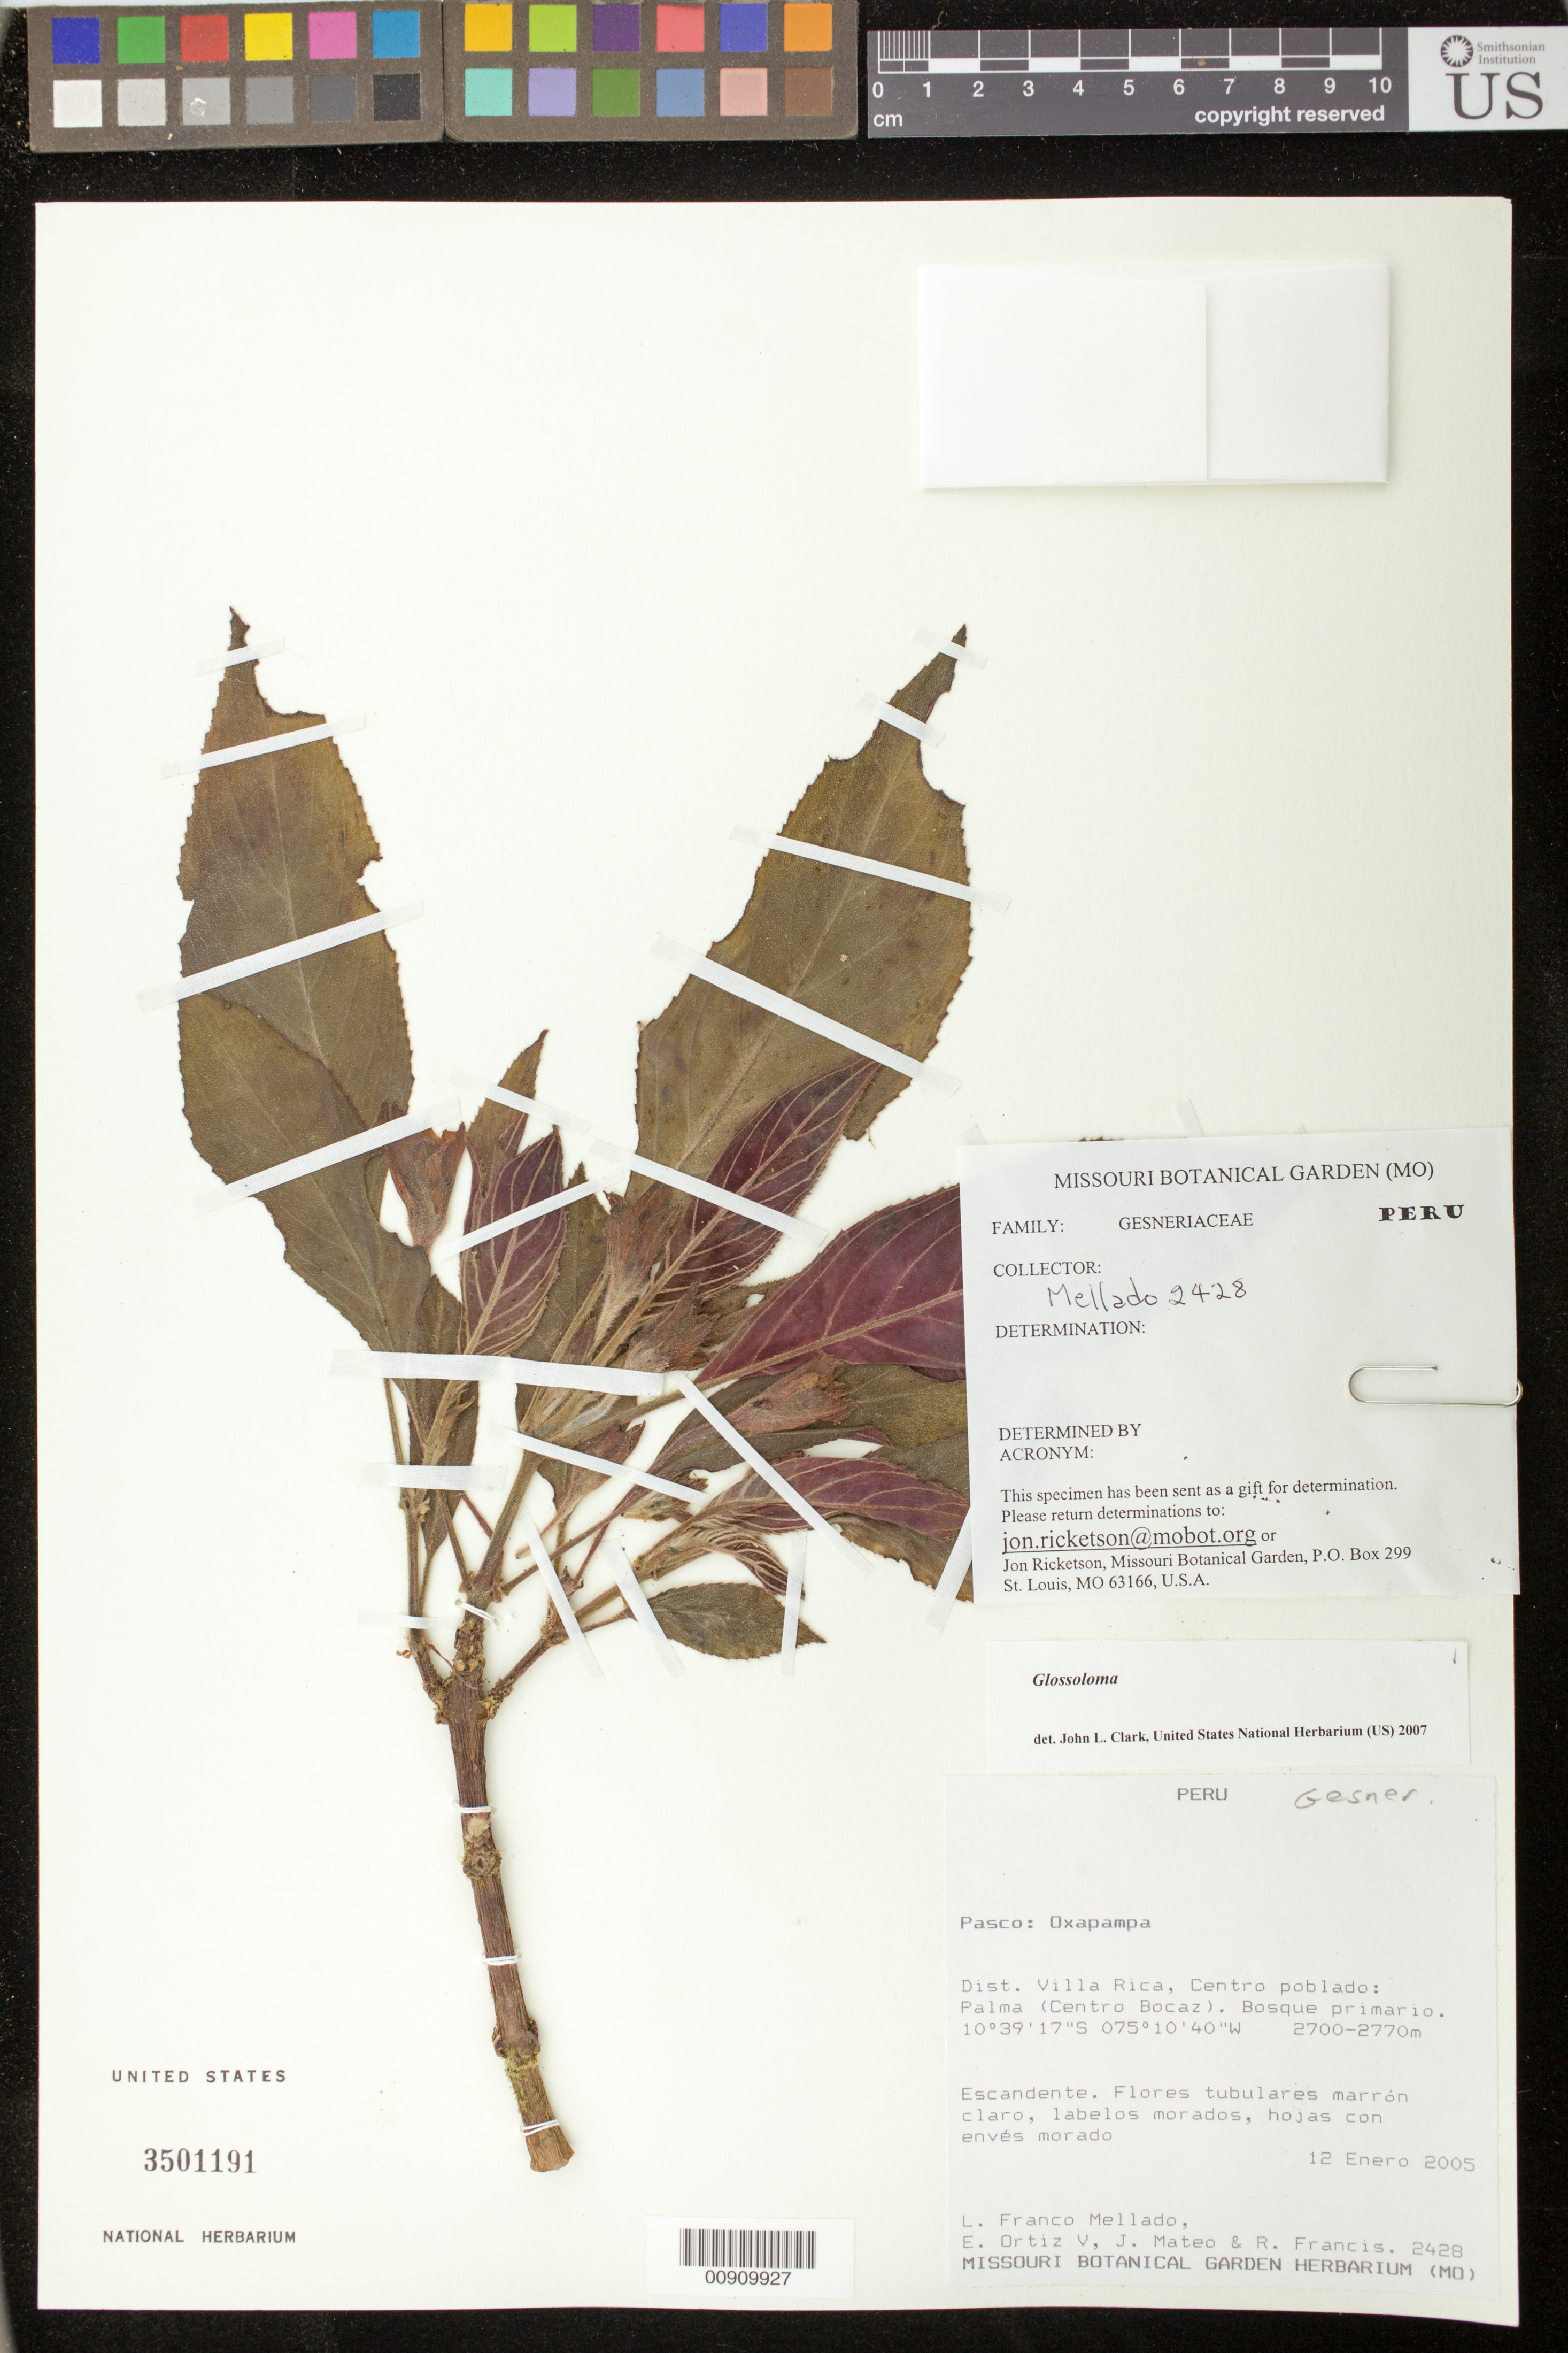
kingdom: Plantae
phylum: Tracheophyta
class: Magnoliopsida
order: Lamiales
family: Gesneriaceae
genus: Glossoloma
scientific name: Glossoloma sp.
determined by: Clark, J. L., (SEL), The Marie Selby Botanical Garden (UNITED STATES)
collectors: L. Franco Mellado, E. Ortiz V., J. Mateo & R. Francis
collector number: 2428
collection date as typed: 12 Jan 2005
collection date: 2005-01-12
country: Peru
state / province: Pasco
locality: Pasco: Oxapampa. Dist. Villa Rica, Centro poblado: Palma (Centro Bocaz)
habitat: Bosque primario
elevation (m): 2700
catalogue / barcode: US 3501191